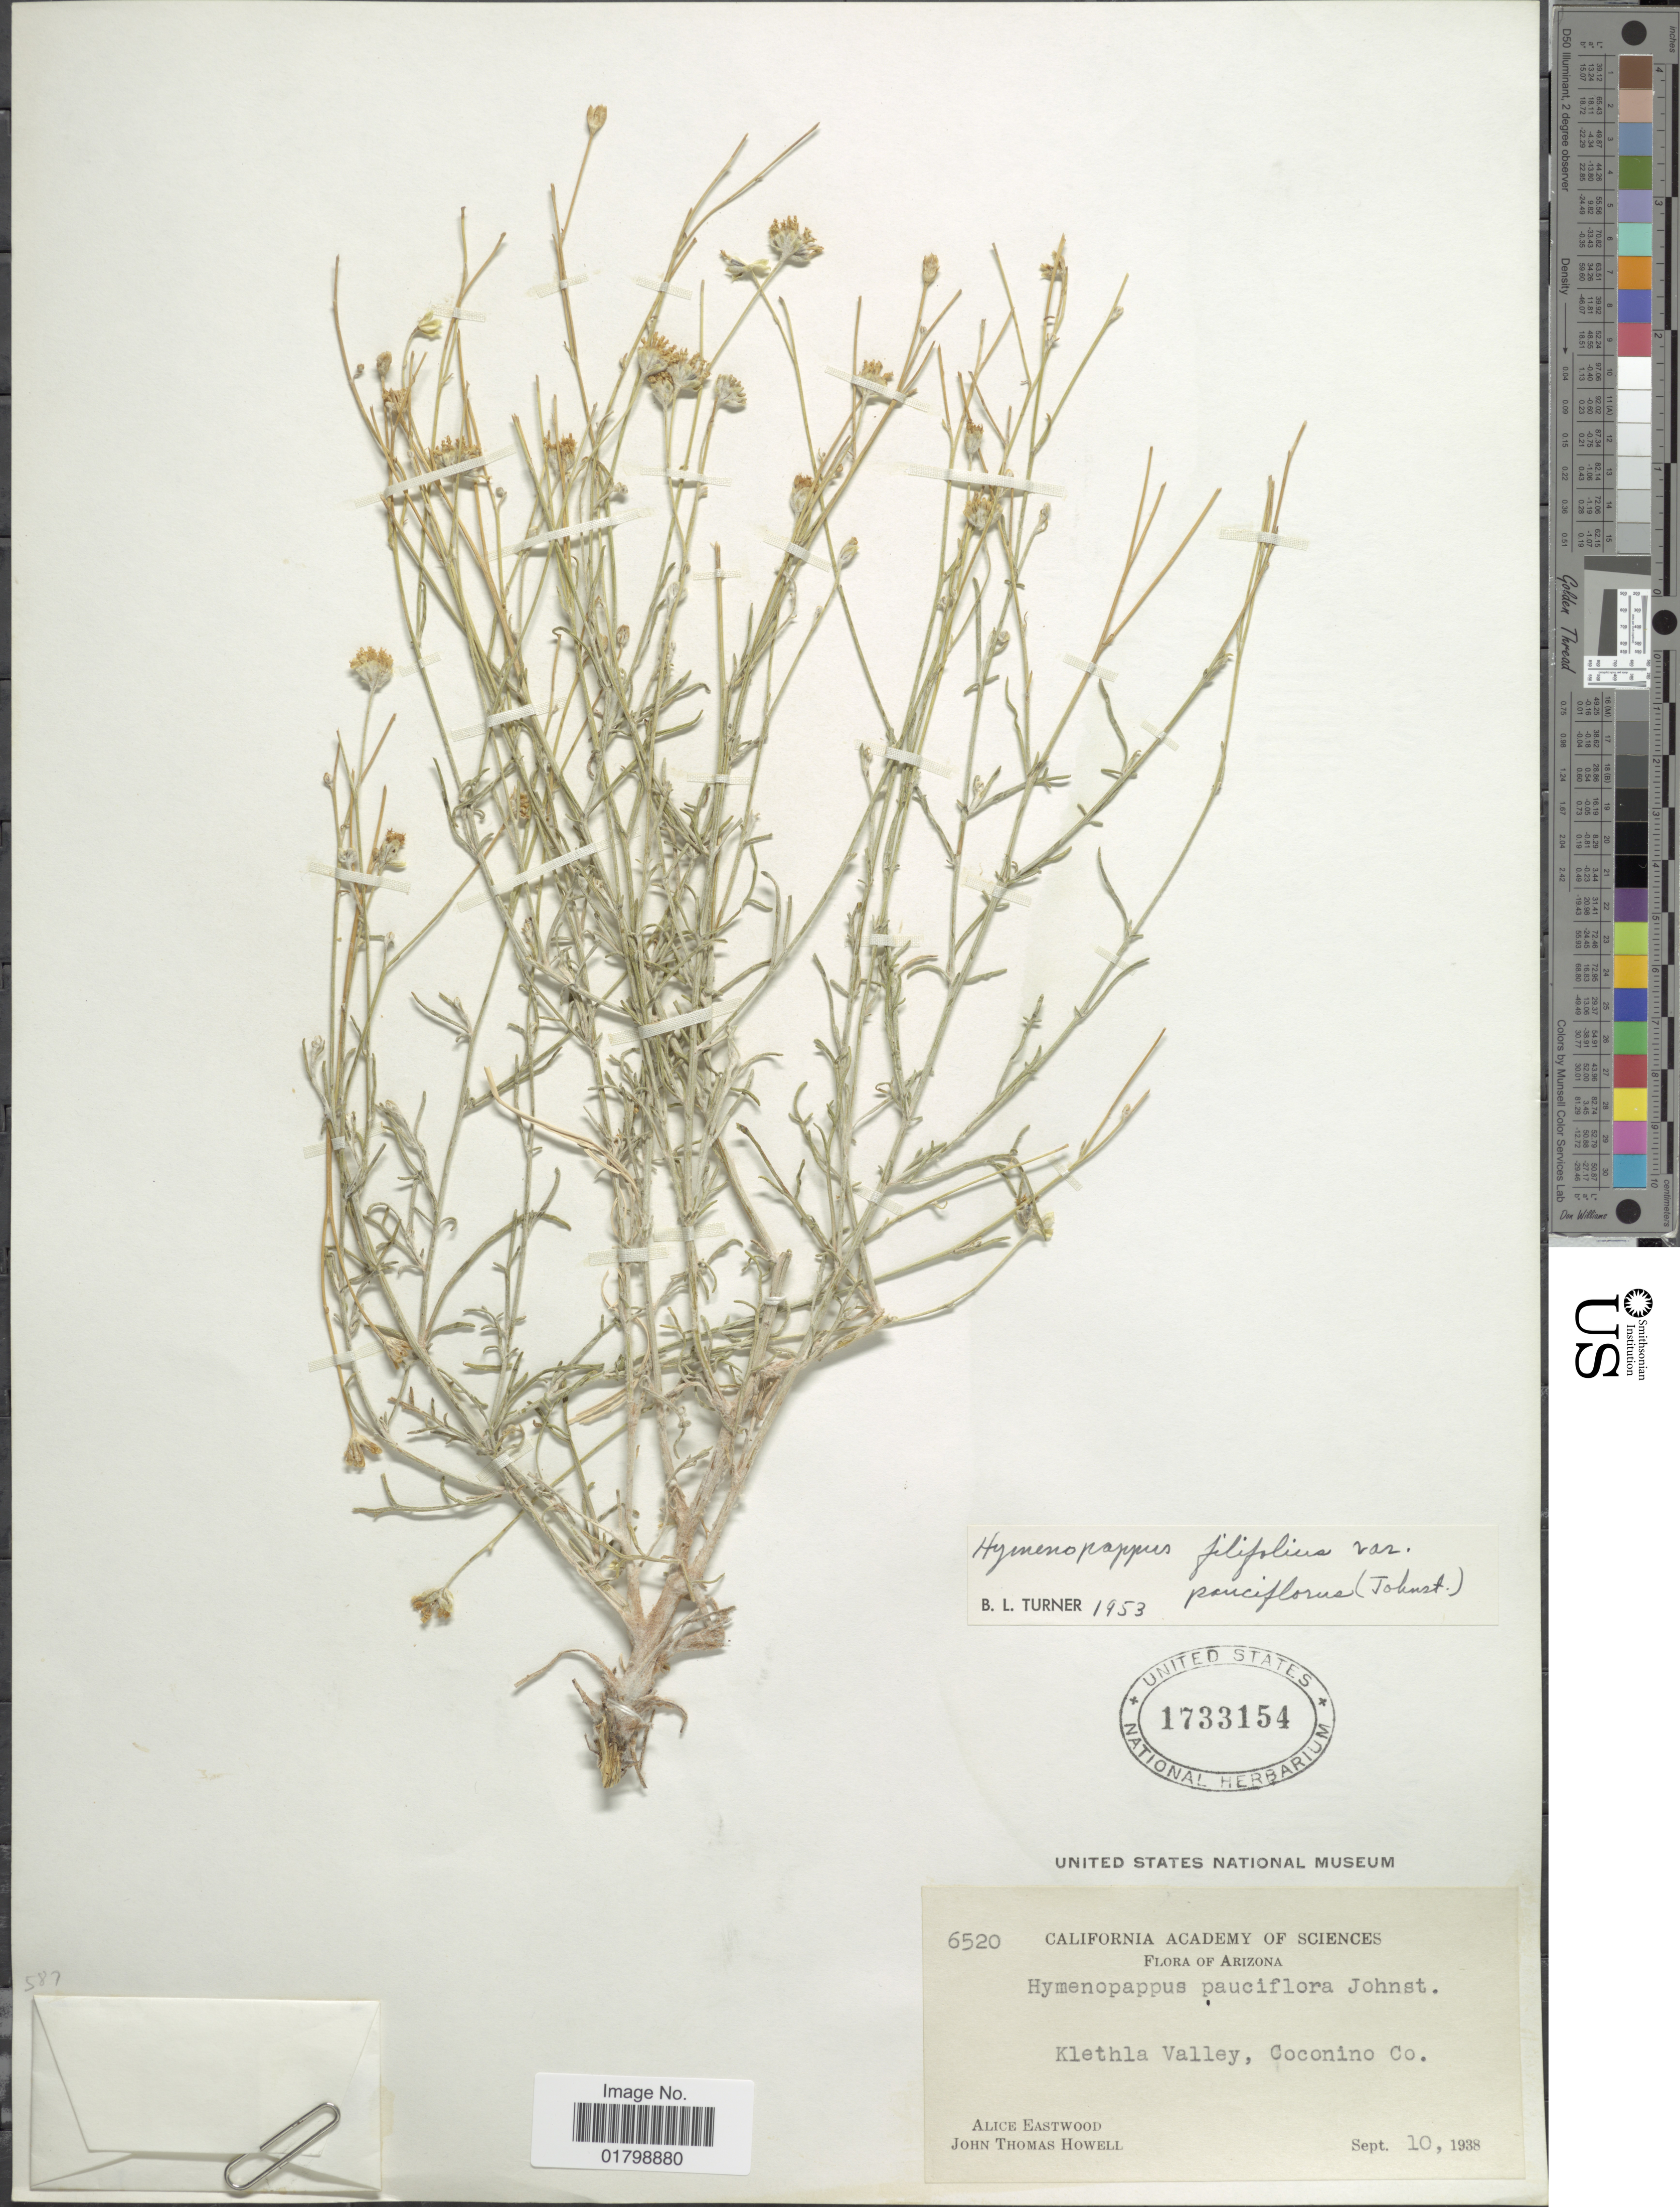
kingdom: Plantae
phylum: Tracheophyta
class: Magnoliopsida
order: Asterales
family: Asteraceae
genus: Hymenopappus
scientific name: Hymenopappus filifolius var. pauciflorus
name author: (I.M. Johnst.) B.L. Turner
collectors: A. Eastwood & J. T. Howell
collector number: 6520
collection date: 1938-09-10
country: United States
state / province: Arizona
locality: Klethla Valley, Coconino Co.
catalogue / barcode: US 1733154